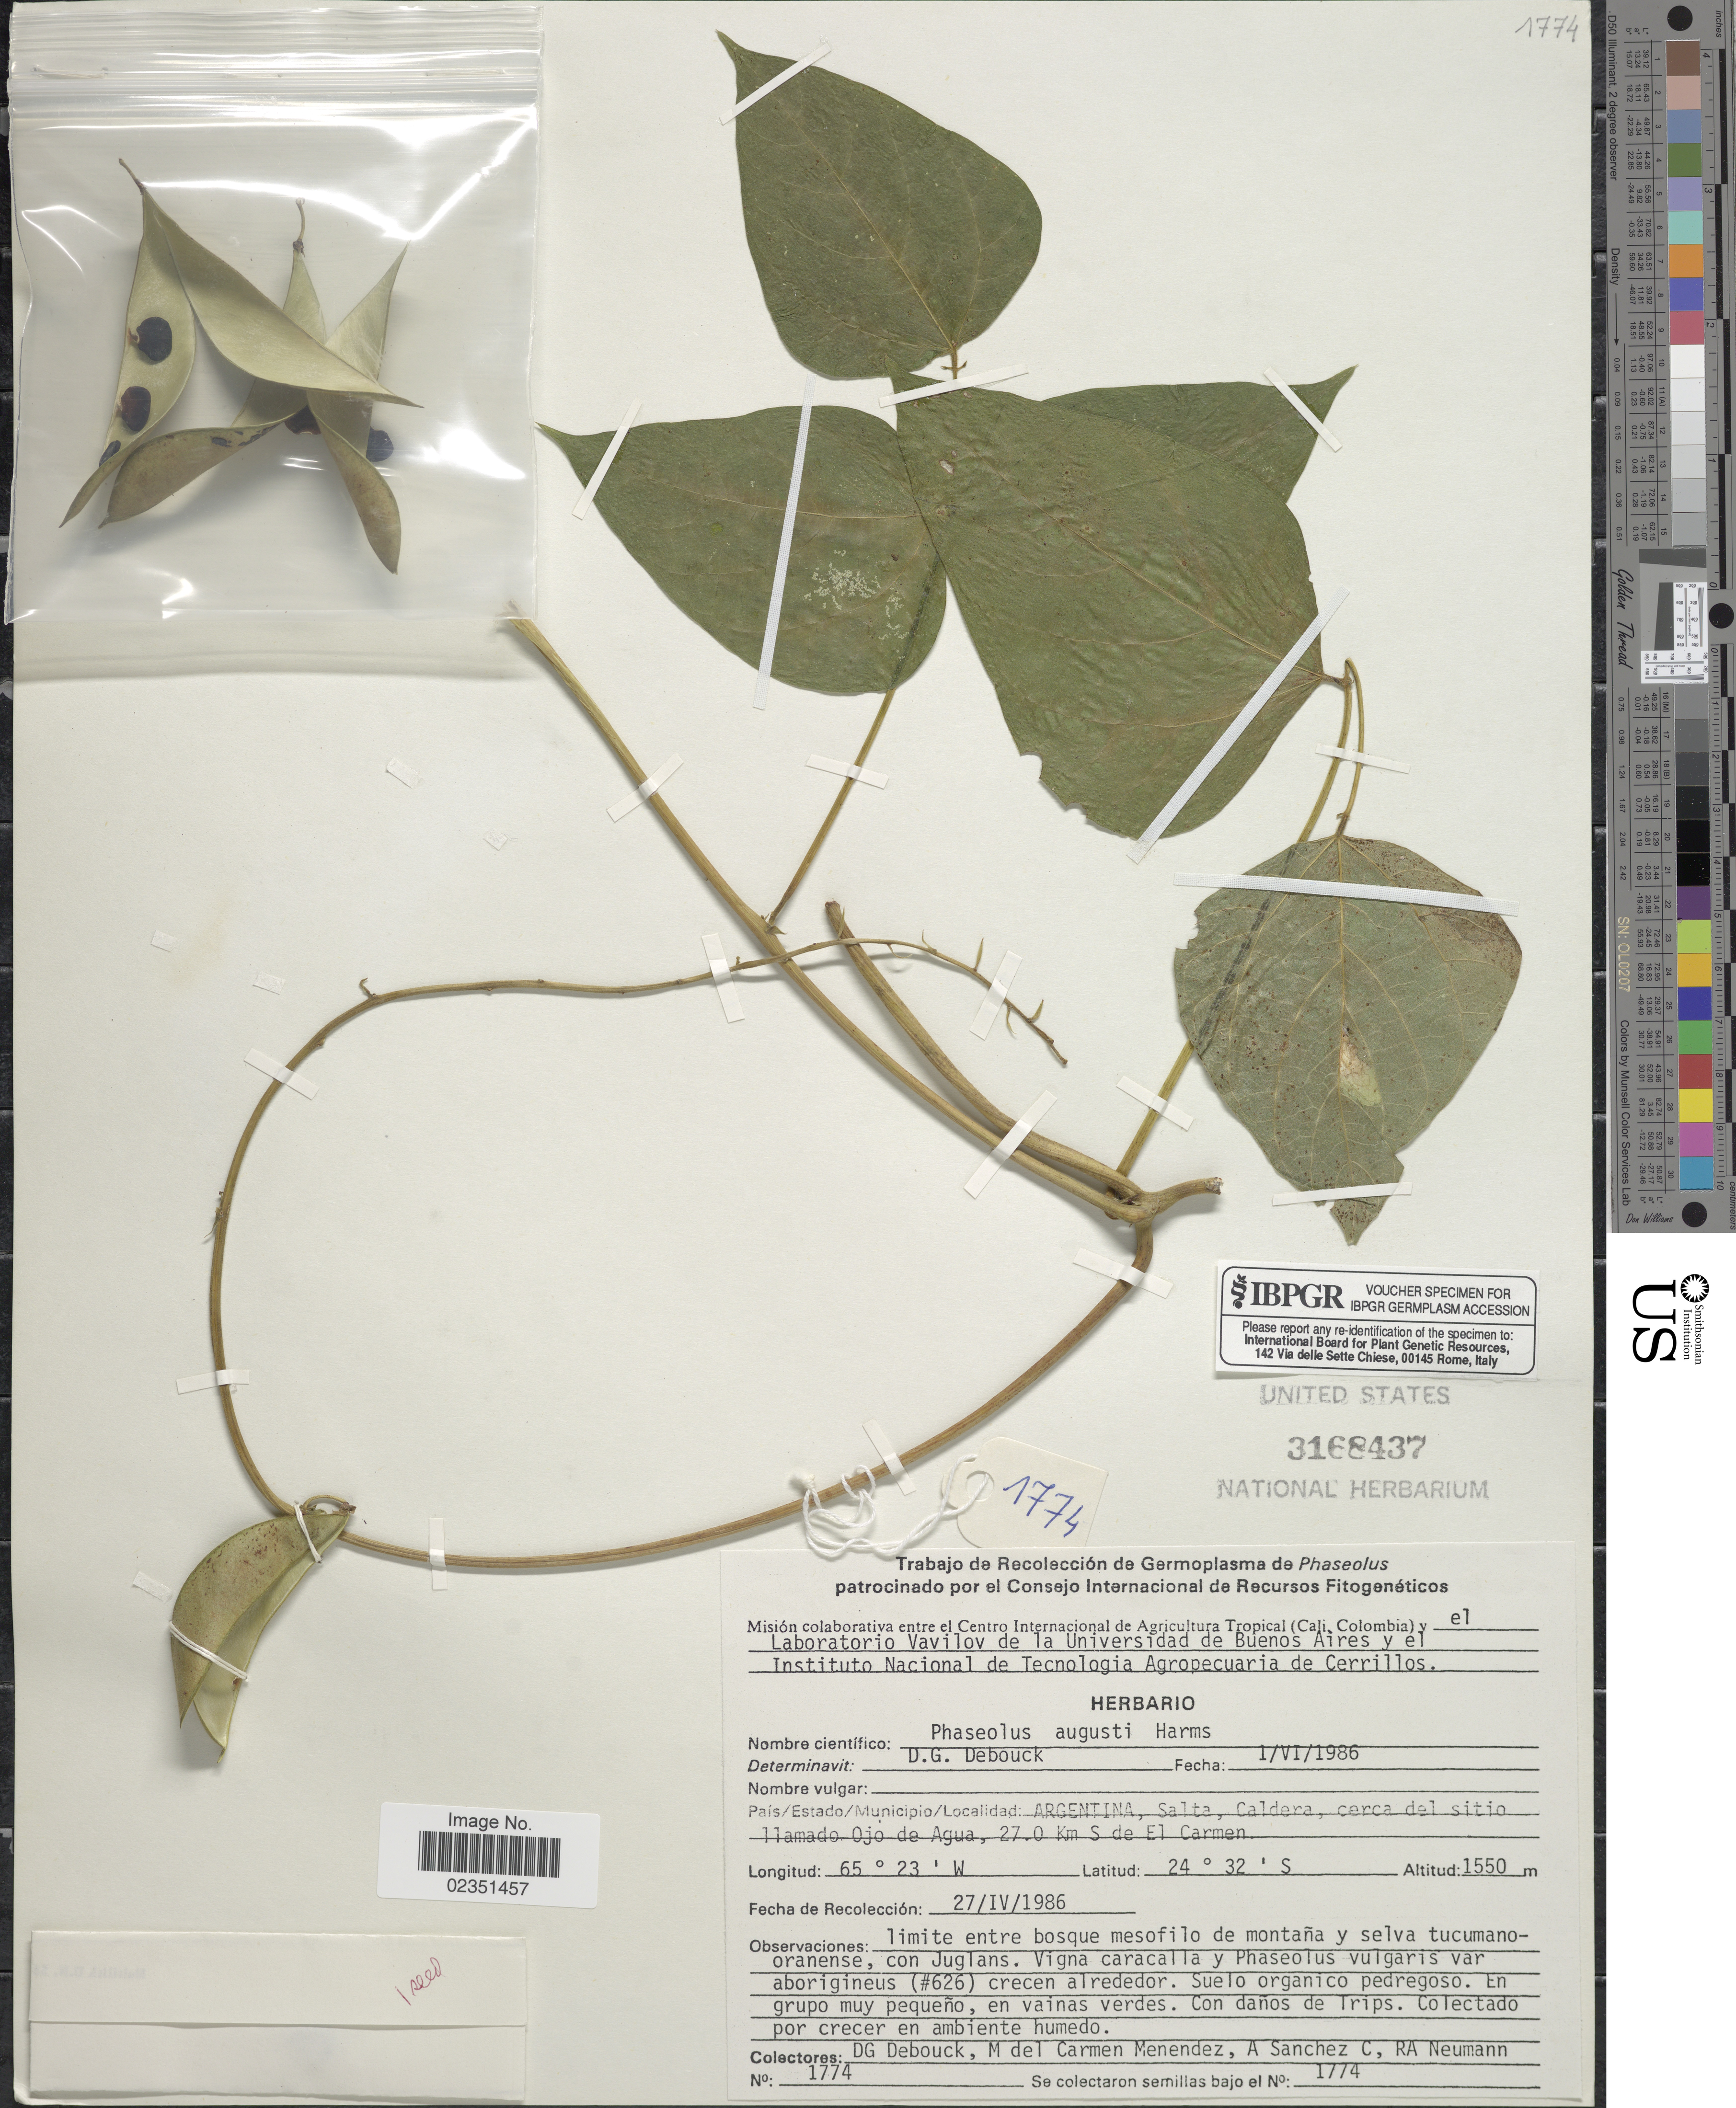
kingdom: Plantae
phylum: Tracheophyta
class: Magnoliopsida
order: Fabales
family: Fabaceae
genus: Phaseolus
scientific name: Phaseolus augusti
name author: Harms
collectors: D. Debouck, M. Menendez, A. Sanchez & R. Neumann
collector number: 1774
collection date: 1986-04-27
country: Argentina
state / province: Salta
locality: Caldera, cerca del sitio liamado Ojo de Agua, 27.0 Km S de El Carmen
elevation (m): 1550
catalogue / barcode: US 3168437